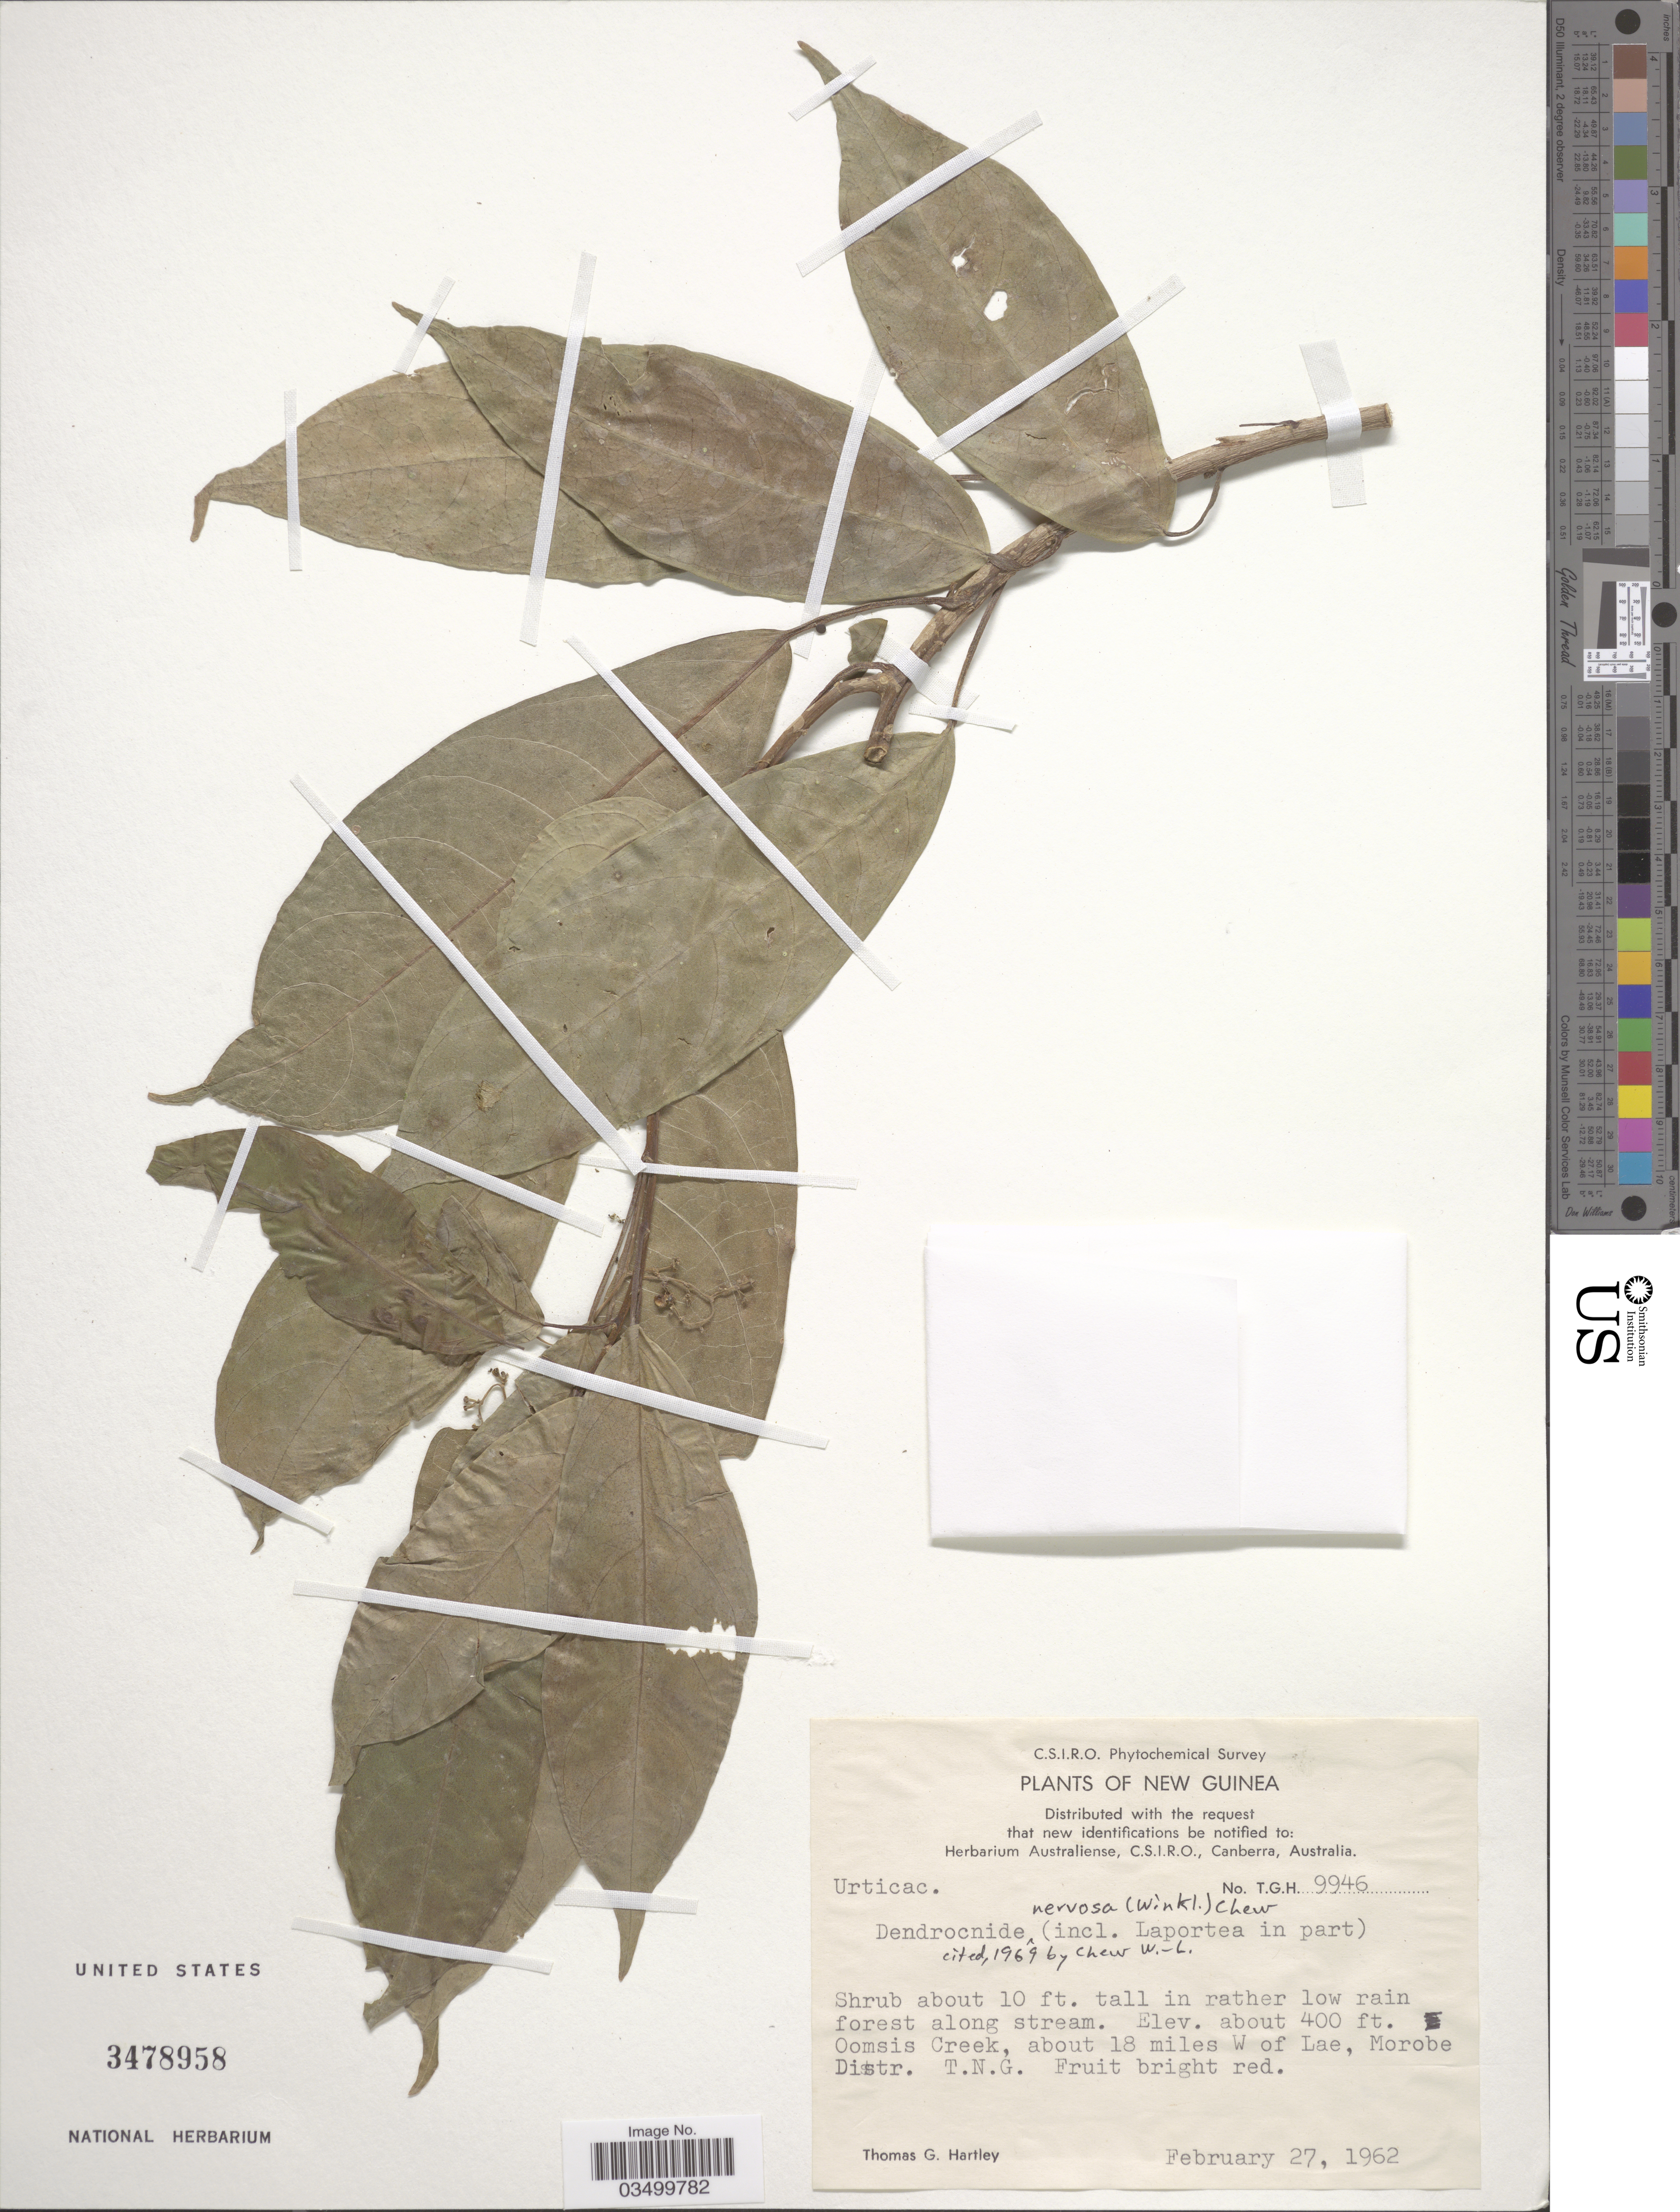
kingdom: Plantae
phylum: Tracheophyta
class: Magnoliopsida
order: Rosales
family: Urticaceae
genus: Dendrocnide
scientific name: Dendrocnide nervosa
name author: Chew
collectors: T. G. Hartley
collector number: T.G.H. 9946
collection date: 1962-02-27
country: Papua New Guinea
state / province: Morobe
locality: New Guinea. Oomsis Creek, about 18 miles W of Lae, Morobe Distr. T.N.G.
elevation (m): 122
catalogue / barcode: US 3478958